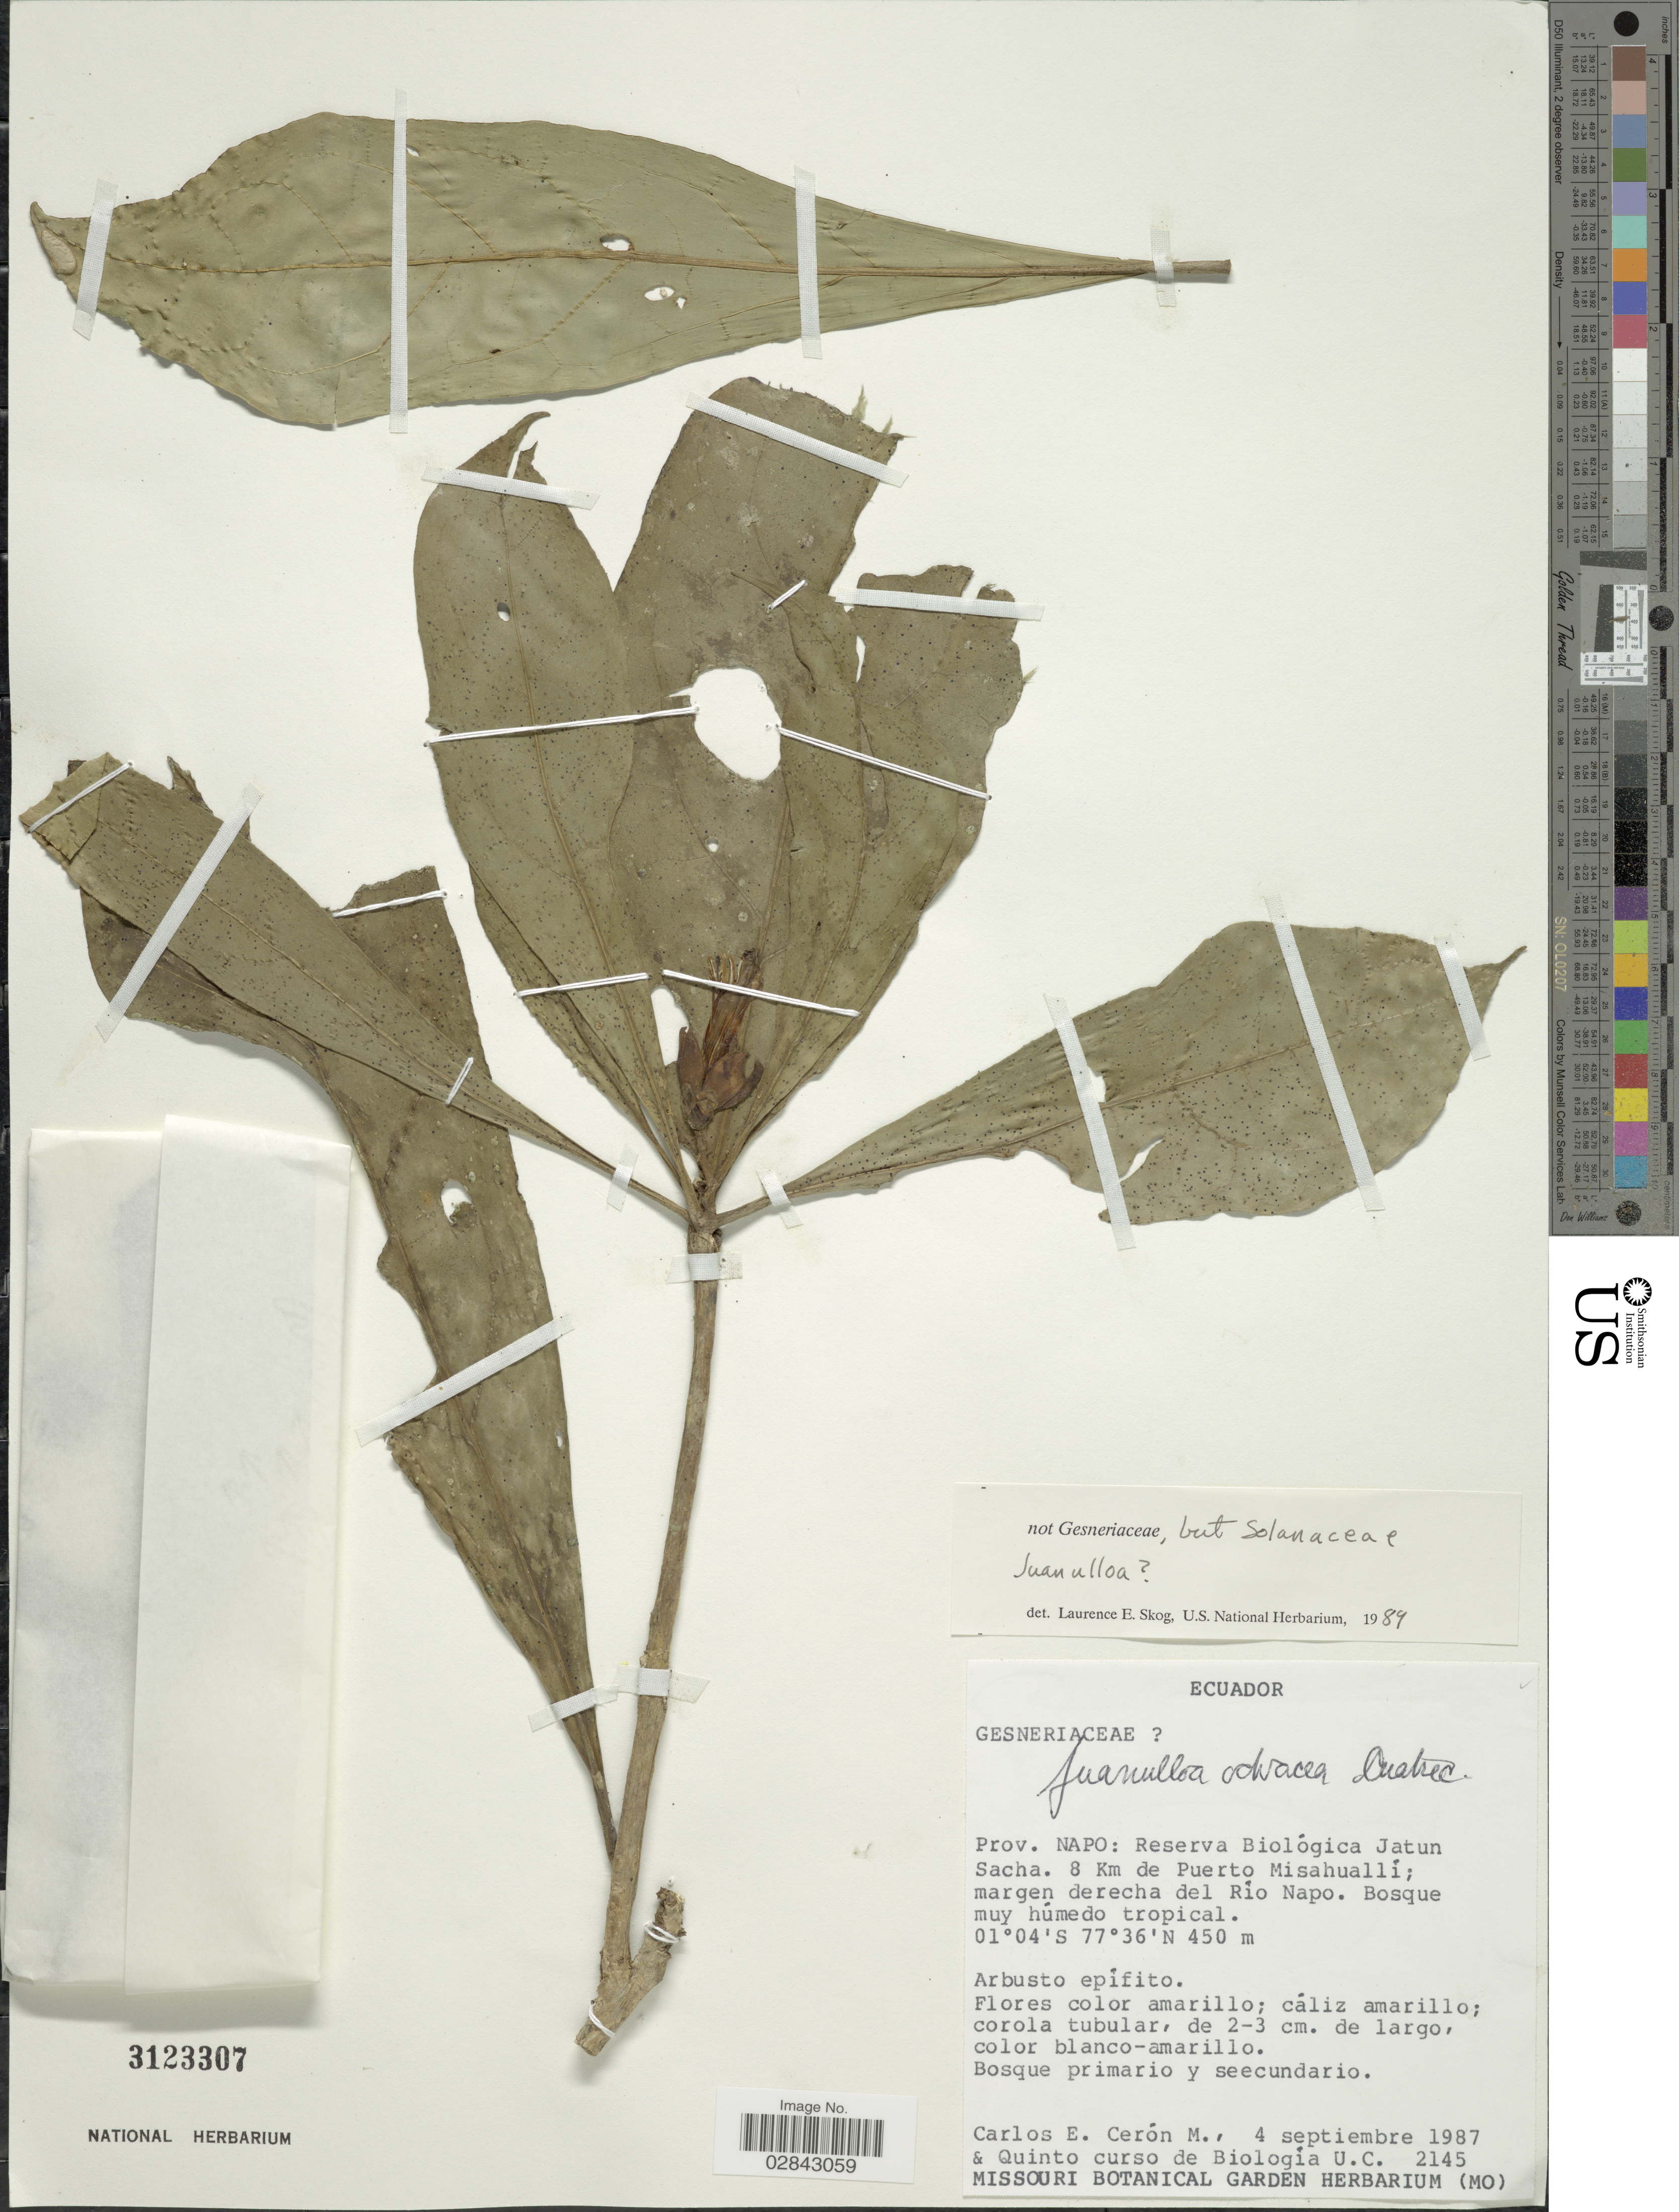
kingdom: Plantae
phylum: Tracheophyta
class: Magnoliopsida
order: Solanales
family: Solanaceae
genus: Juanulloa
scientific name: Juanulloa ochracea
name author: Cuatrec.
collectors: C. E. Cerón M. & Quinto Curso de Biología U.C.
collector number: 2145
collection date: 1987-09-04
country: Ecuador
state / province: Napo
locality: Reserva Biológica Jatun Sacha. 8 Km de Puerto Misahuallí; margen derecha del Río Napo.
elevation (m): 450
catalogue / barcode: US 3123307